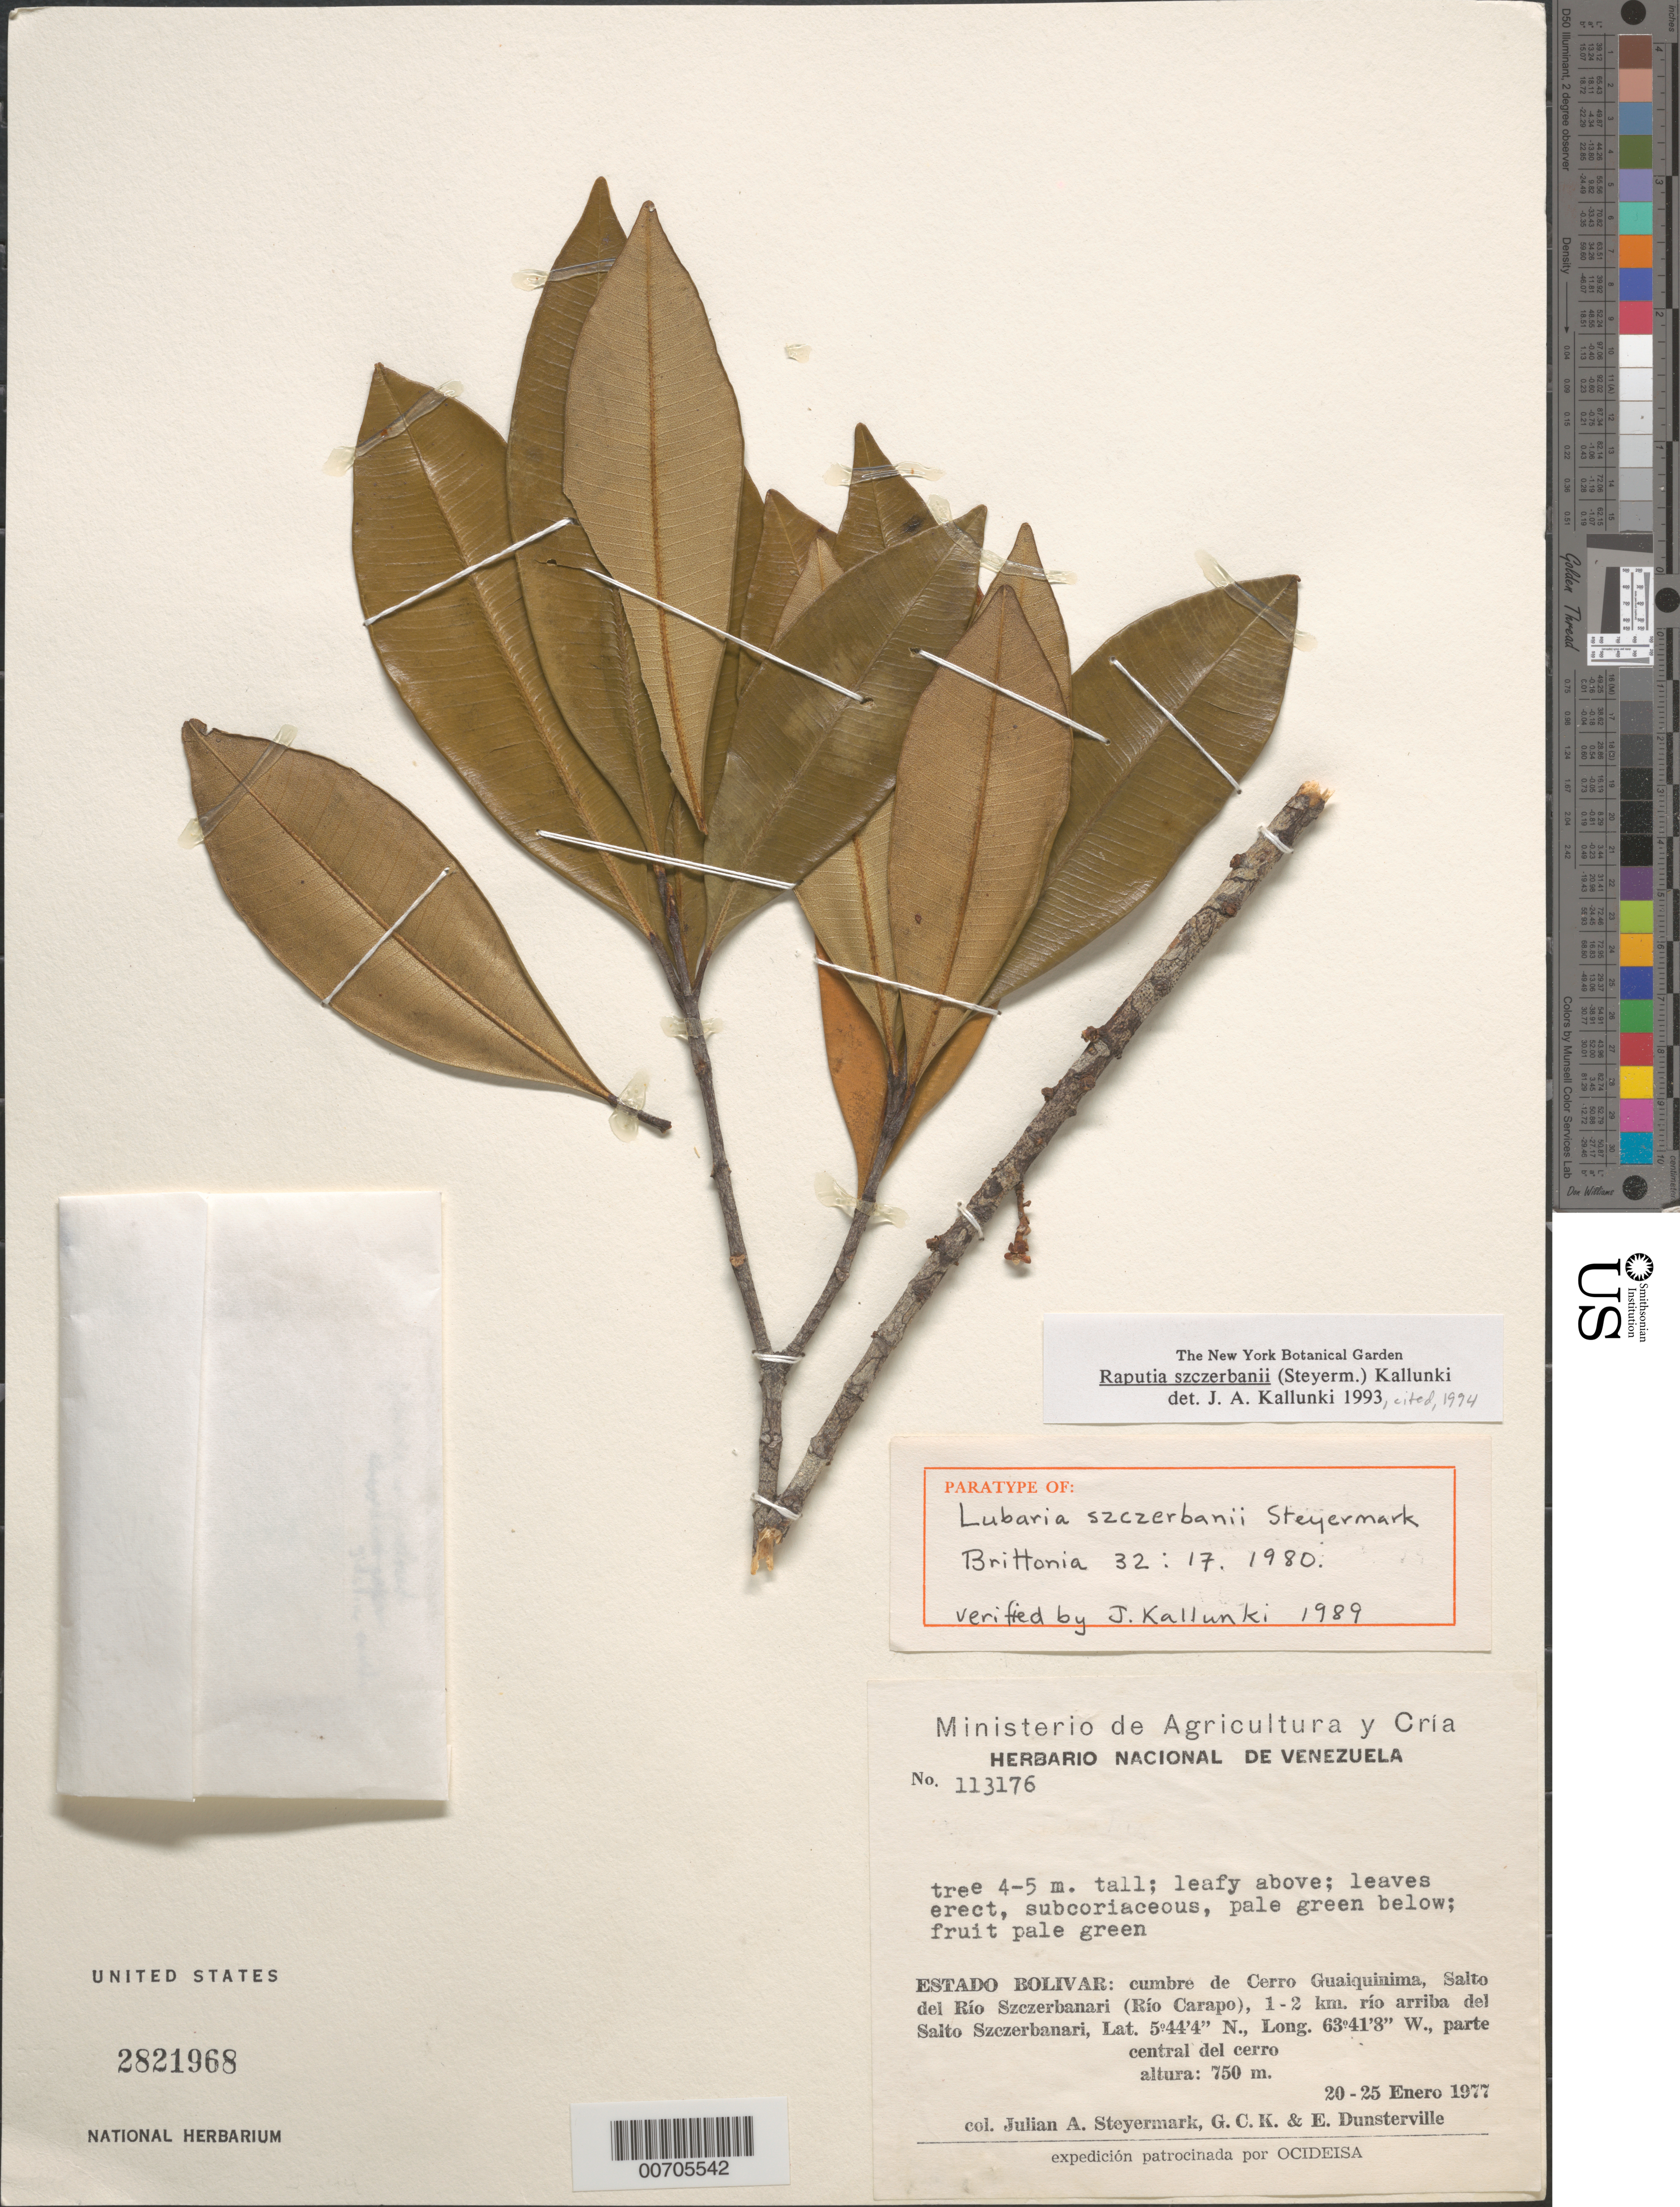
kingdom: Plantae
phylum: Tracheophyta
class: Magnoliopsida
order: Sapindales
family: Rutaceae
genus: Raputia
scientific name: Raputia szczerbanii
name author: (Steyerm.) Kallunki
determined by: Kallunki, Jacquelyn A.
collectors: J. Steyermark, G. C. K. Dunsterville & E. Dunsterville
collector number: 113176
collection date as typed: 20-Jan-77 to 25-Jan-77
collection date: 1977-01-20/1977-01-25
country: Venezuela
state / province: Bolívar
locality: Cerro Guaiquinima, summit, salto del Río Szczerbanari (Río Carapo), 1-2 km río arriba del Salto Szczerbanari, parte de central de cerro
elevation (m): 750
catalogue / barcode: US 2821968